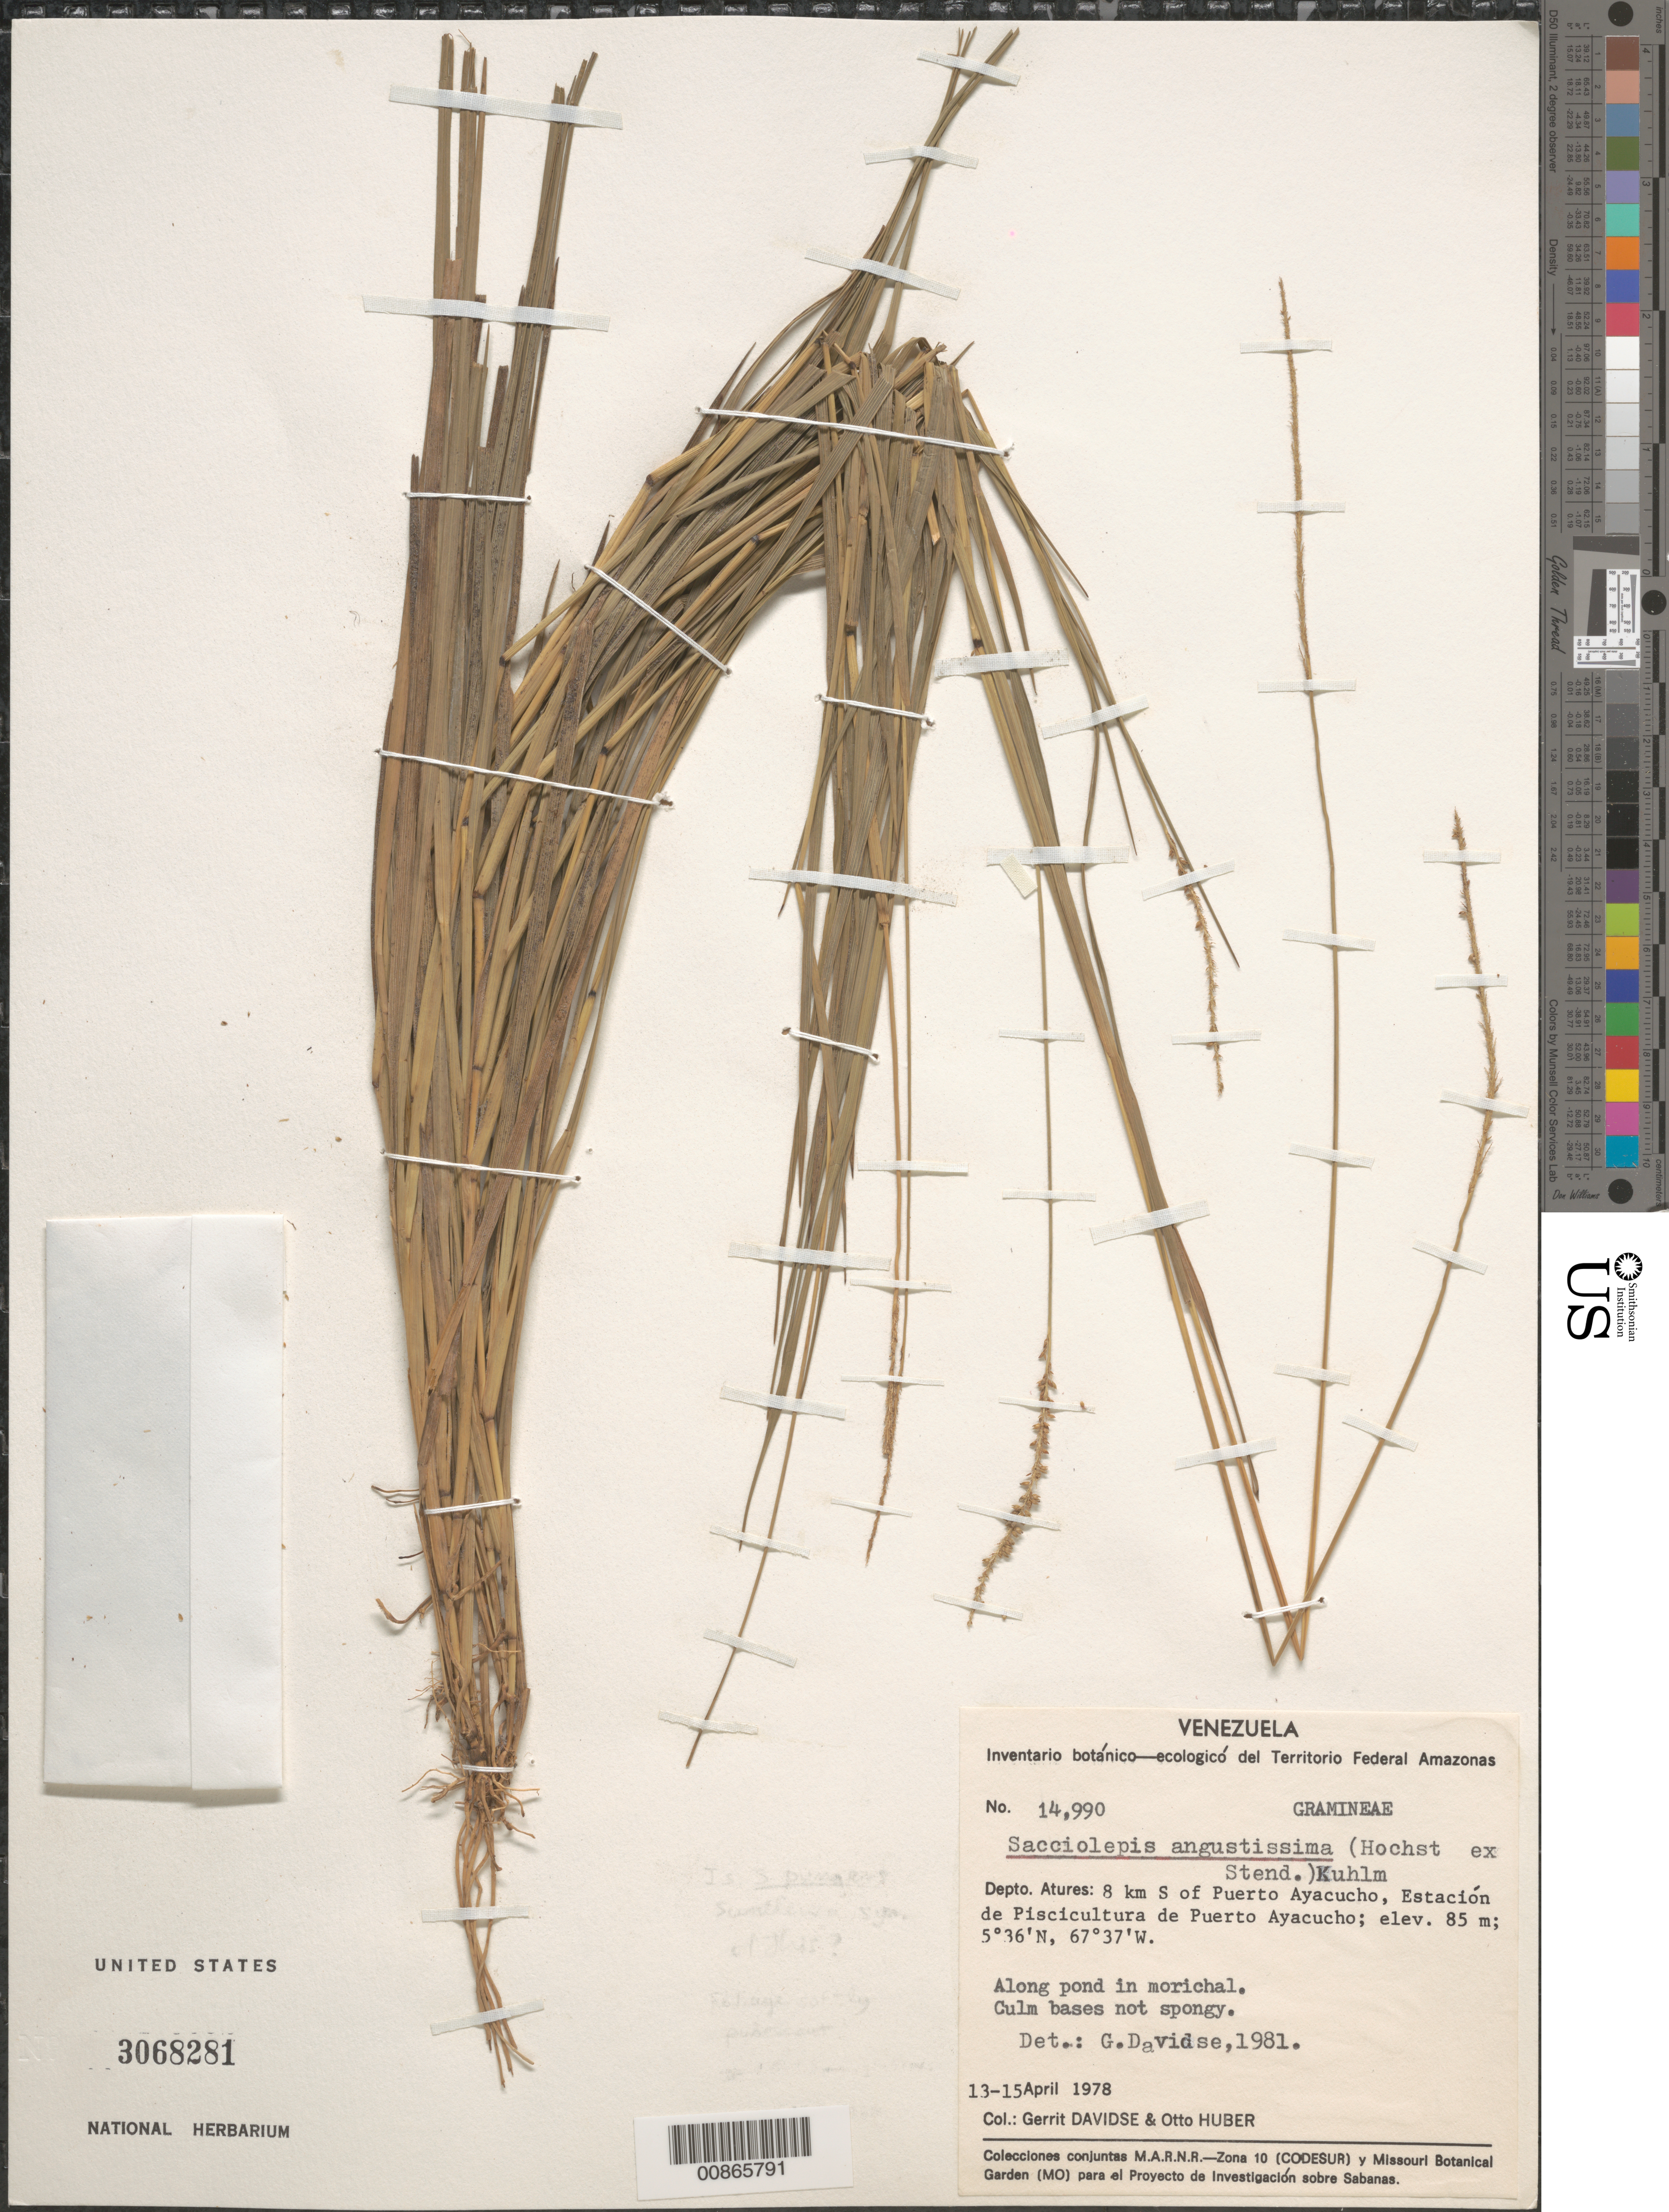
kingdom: Plantae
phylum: Tracheophyta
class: Liliopsida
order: Poales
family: Poaceae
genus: Sacciolepis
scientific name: Sacciolepis angustissima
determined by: Davidse, Gerrit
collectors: G. Davidse & O. Huber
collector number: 14990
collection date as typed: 13-Apr-78 to 15-Apr-78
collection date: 1978-04-13/1978-04-15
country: Venezuela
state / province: Amazonas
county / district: Atures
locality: Puerto Ayacucho, 8 km S of, Estación de Piscicultura de Puerto Ayacucho, Río Orinoco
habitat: Along pond in morichal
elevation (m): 85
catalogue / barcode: US 3068281